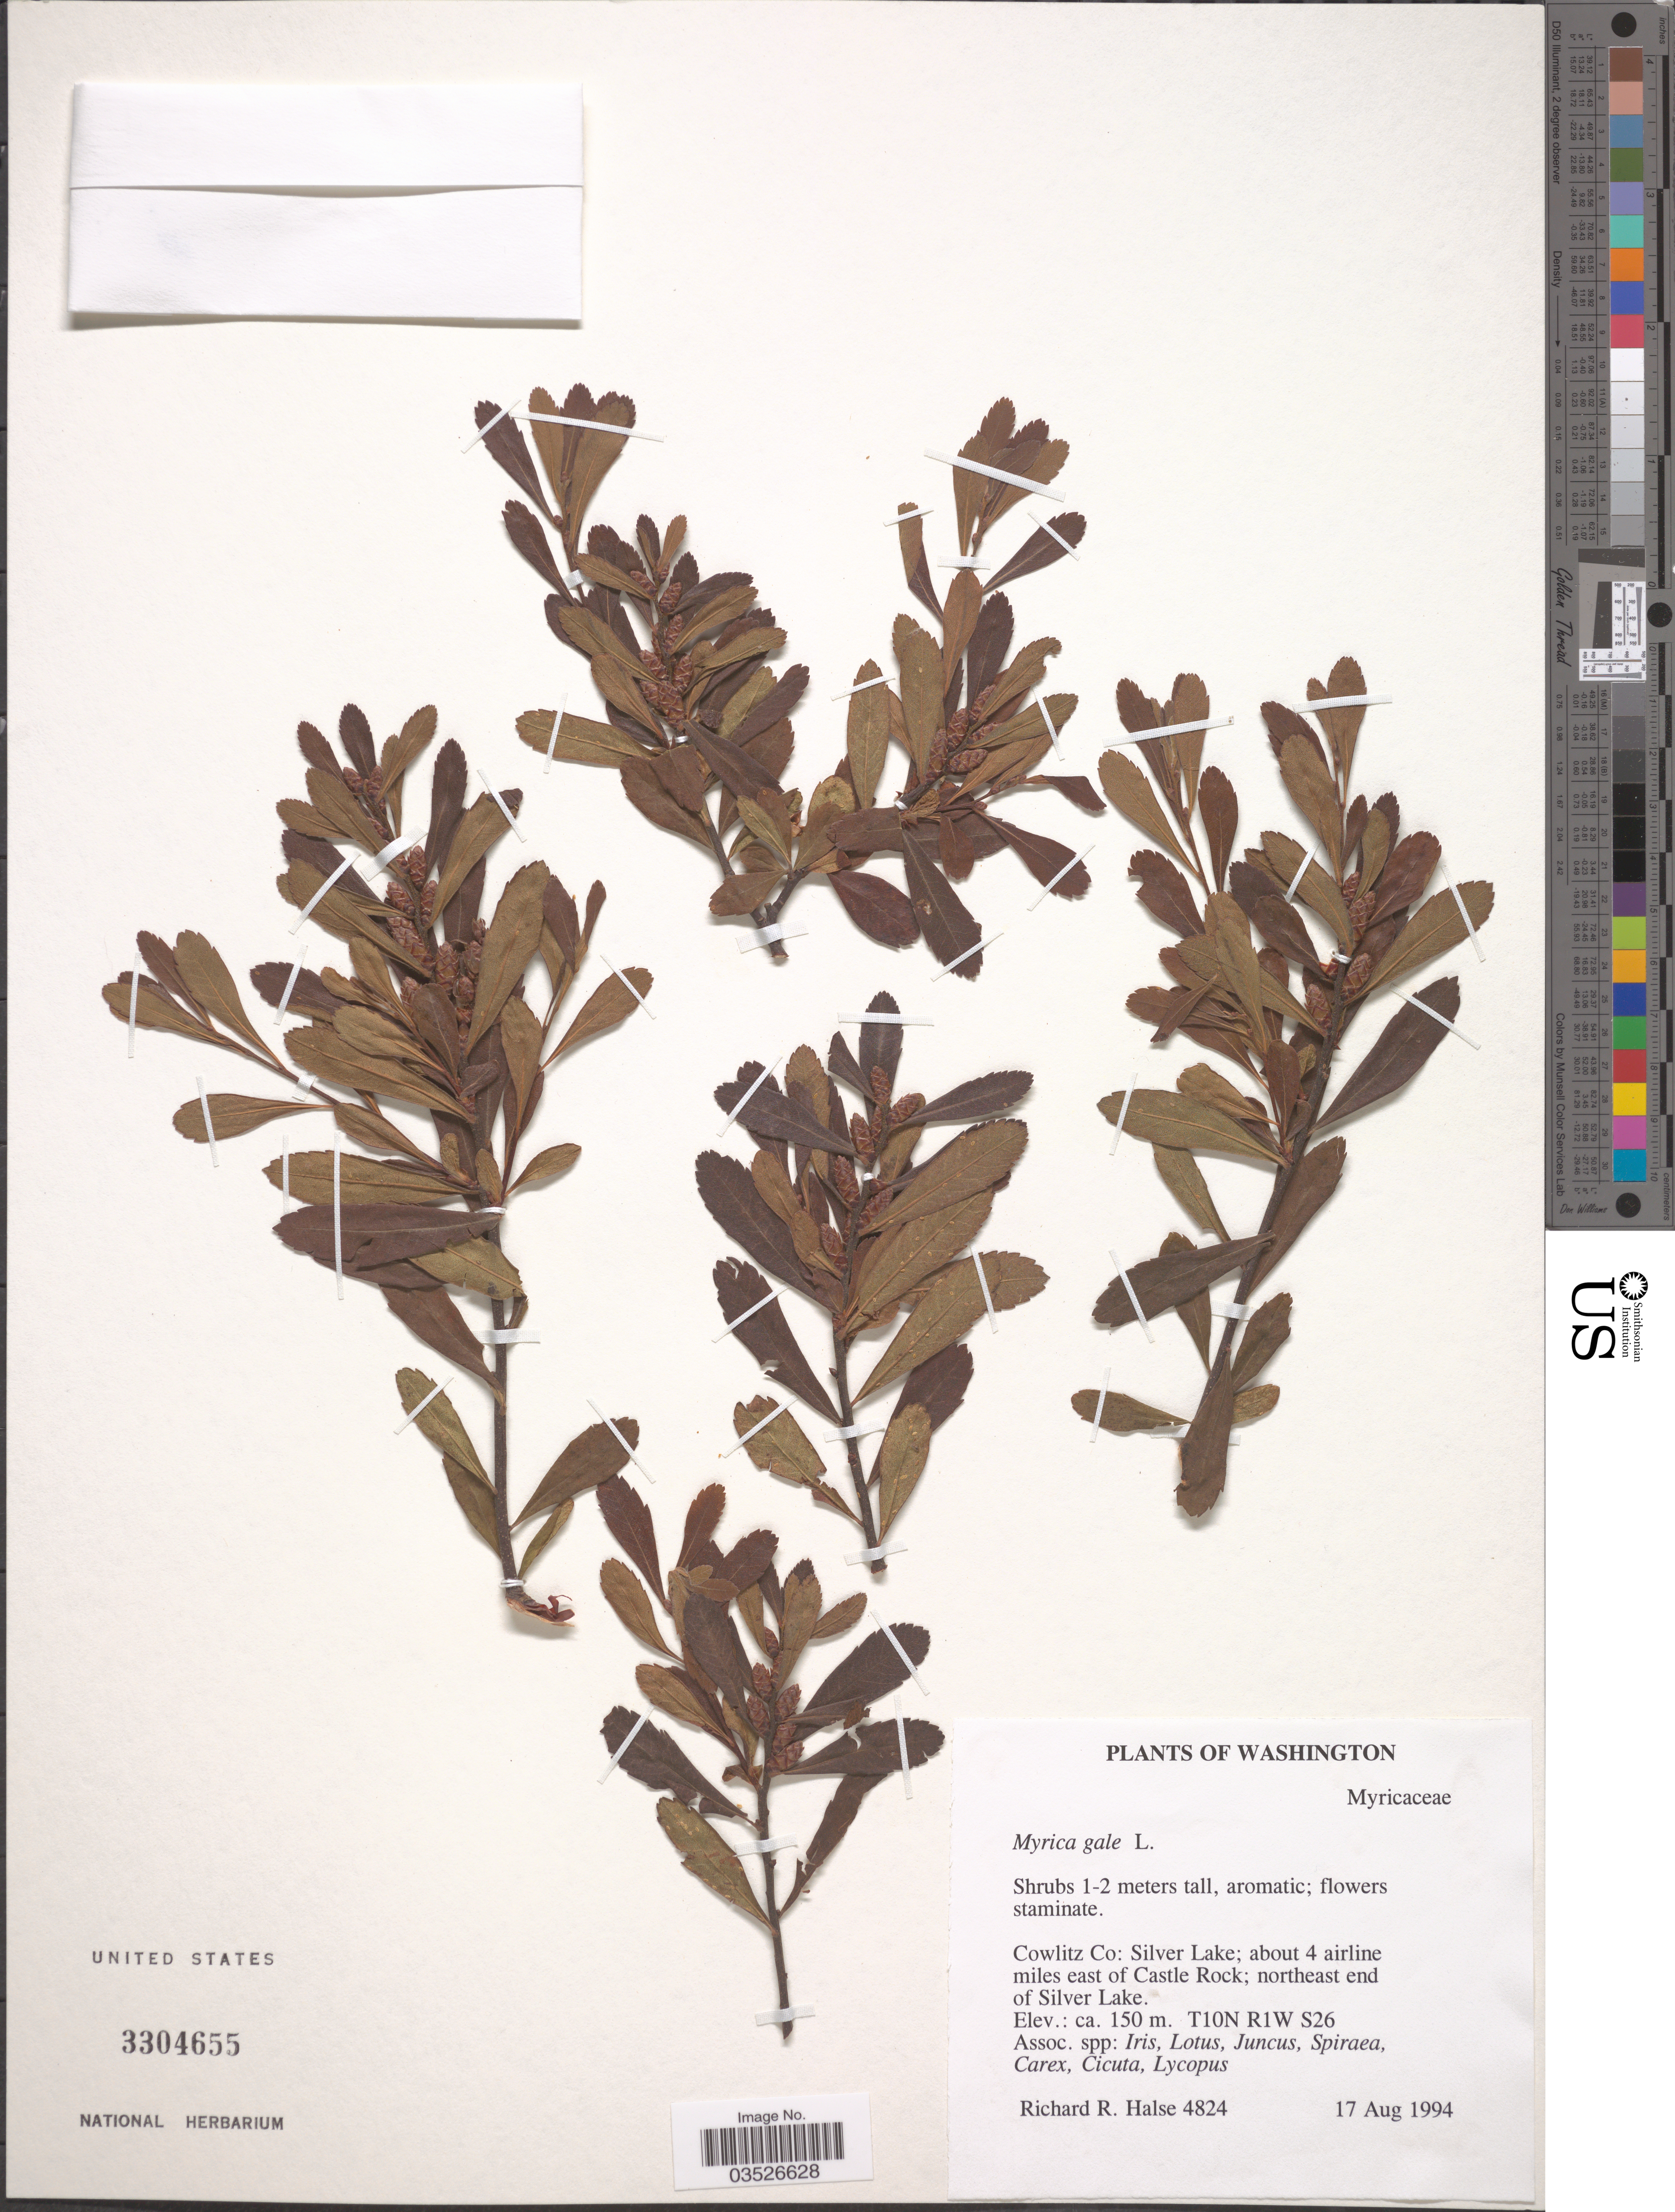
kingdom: Plantae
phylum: Tracheophyta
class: Magnoliopsida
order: Fagales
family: Myricaceae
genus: Myrica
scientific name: Myrica gale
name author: L.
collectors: R. Halse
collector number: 4824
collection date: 1994-08-17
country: United States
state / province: Washington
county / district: Cowlitz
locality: Cowlitz Co: Silver Lake; about 4 airline miles east of Castle Rock; northeast end of Silver Lake, T10N R1W S26.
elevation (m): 150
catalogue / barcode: US 3304655